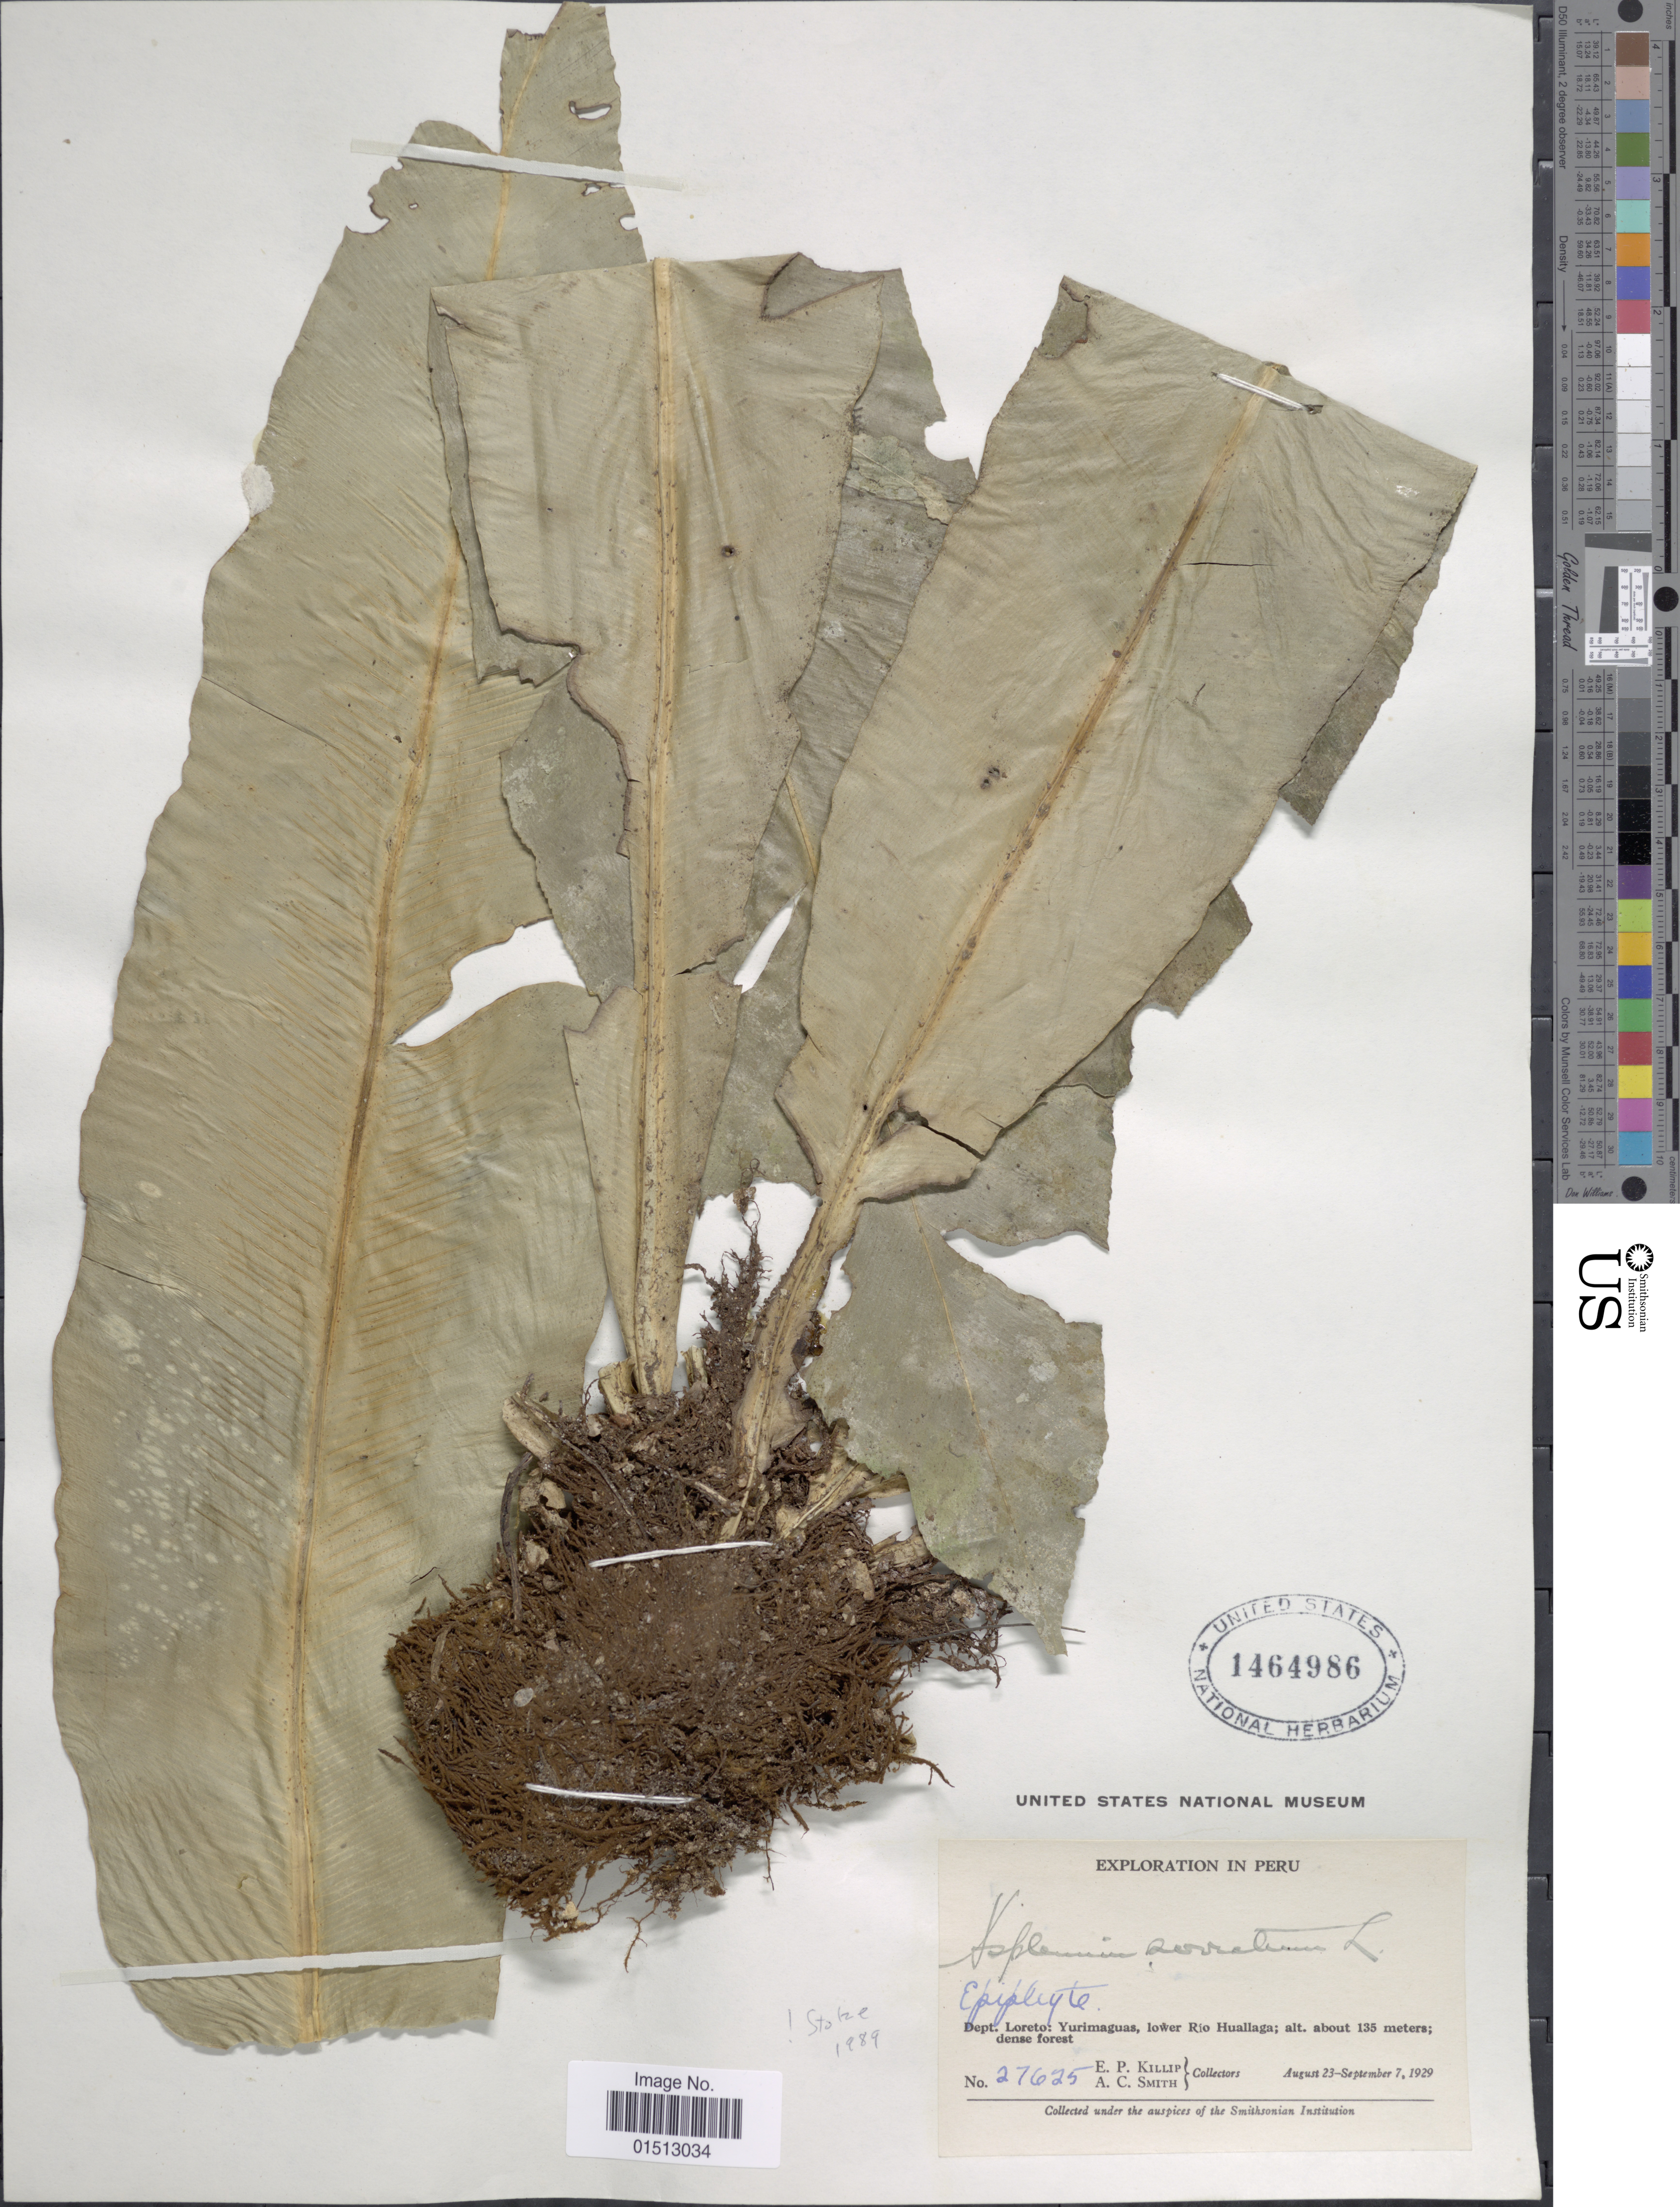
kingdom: Plantae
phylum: Tracheophyta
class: Polypodiopsida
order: Polypodiales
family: Aspleniaceae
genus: Asplenium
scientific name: Asplenium serratum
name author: L.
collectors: E. P. Killip & A. C. Smith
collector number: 27625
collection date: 1929-08-23/1929-09-07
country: Peru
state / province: Loreto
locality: Peru, Dept. Loreto: Yurimaguas, lower Rio Huallaga.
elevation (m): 135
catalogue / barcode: US 1464986